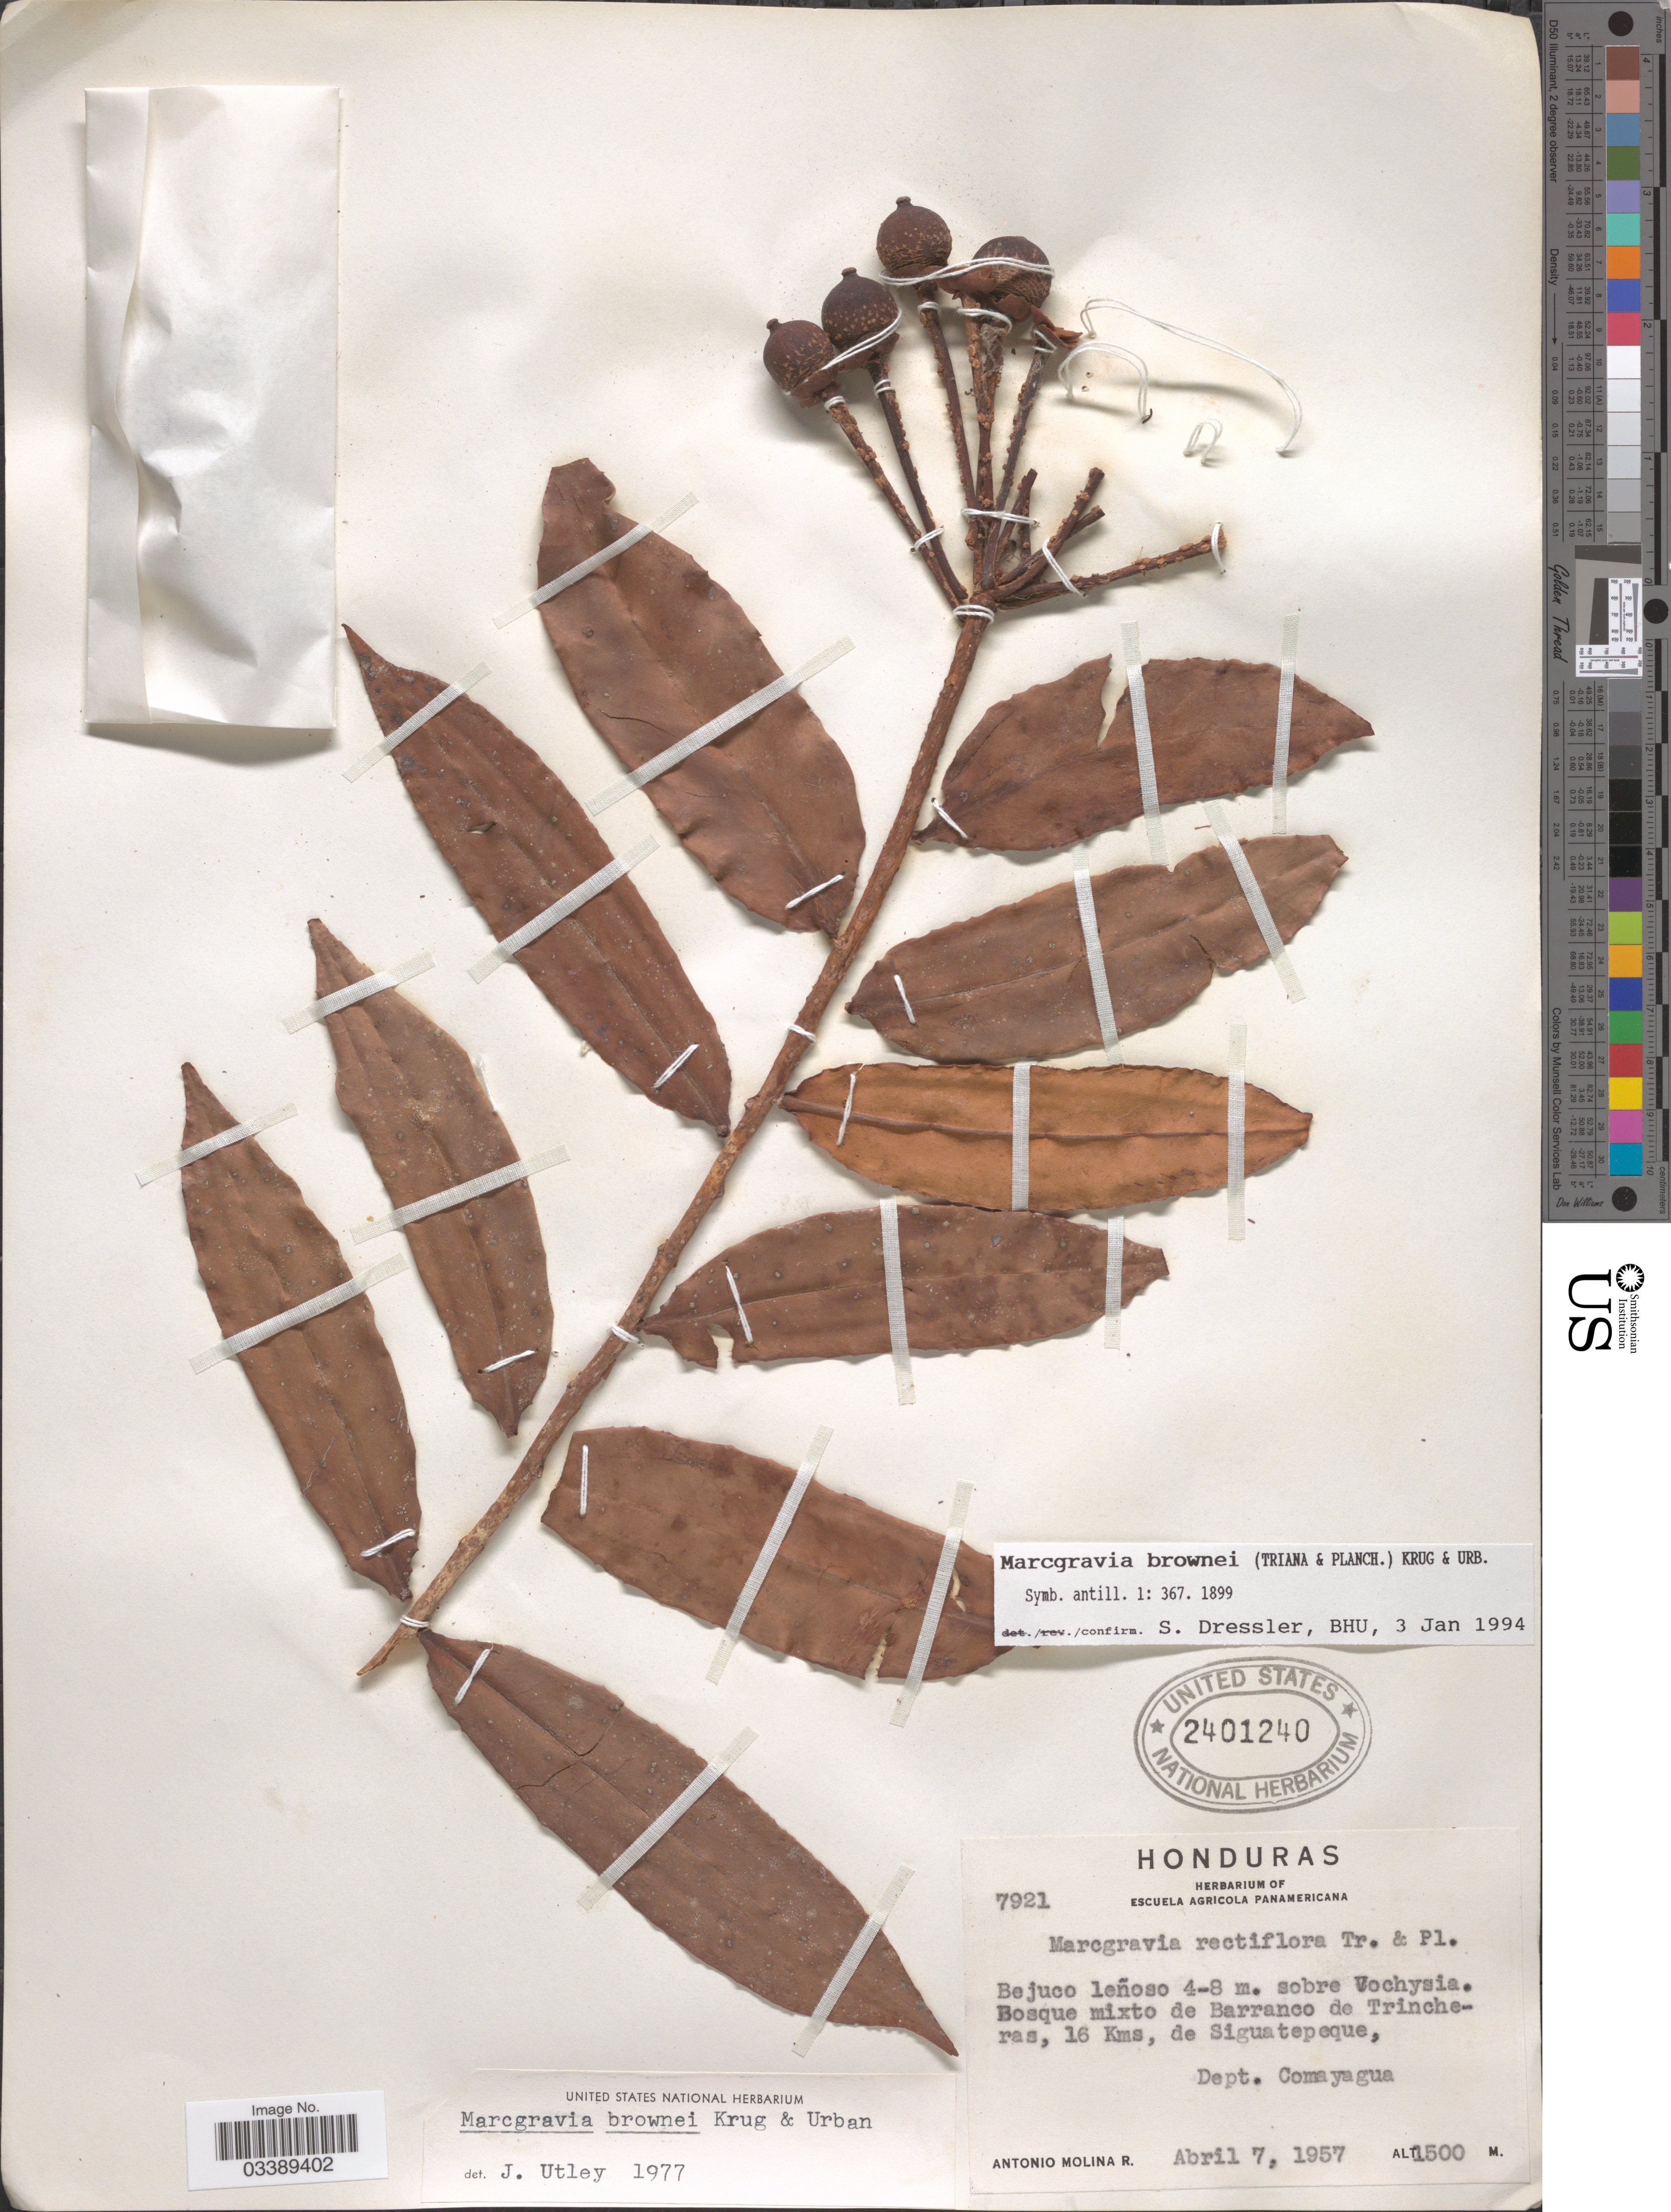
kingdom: Plantae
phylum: Tracheophyta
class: Magnoliopsida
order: Ericales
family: Marcgraviaceae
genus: Marcgravia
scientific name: Marcgravia brownei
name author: (Triana & Planch.) Krug & Urb.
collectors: A. Molina R.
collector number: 7921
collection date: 1957-04-07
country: Honduras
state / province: Comayagua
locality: Bosque mixto de Barrano de Trincheras, 16 Kms, de Siguatepeque, Dept. Comayagua.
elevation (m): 1500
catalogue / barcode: US 2401240